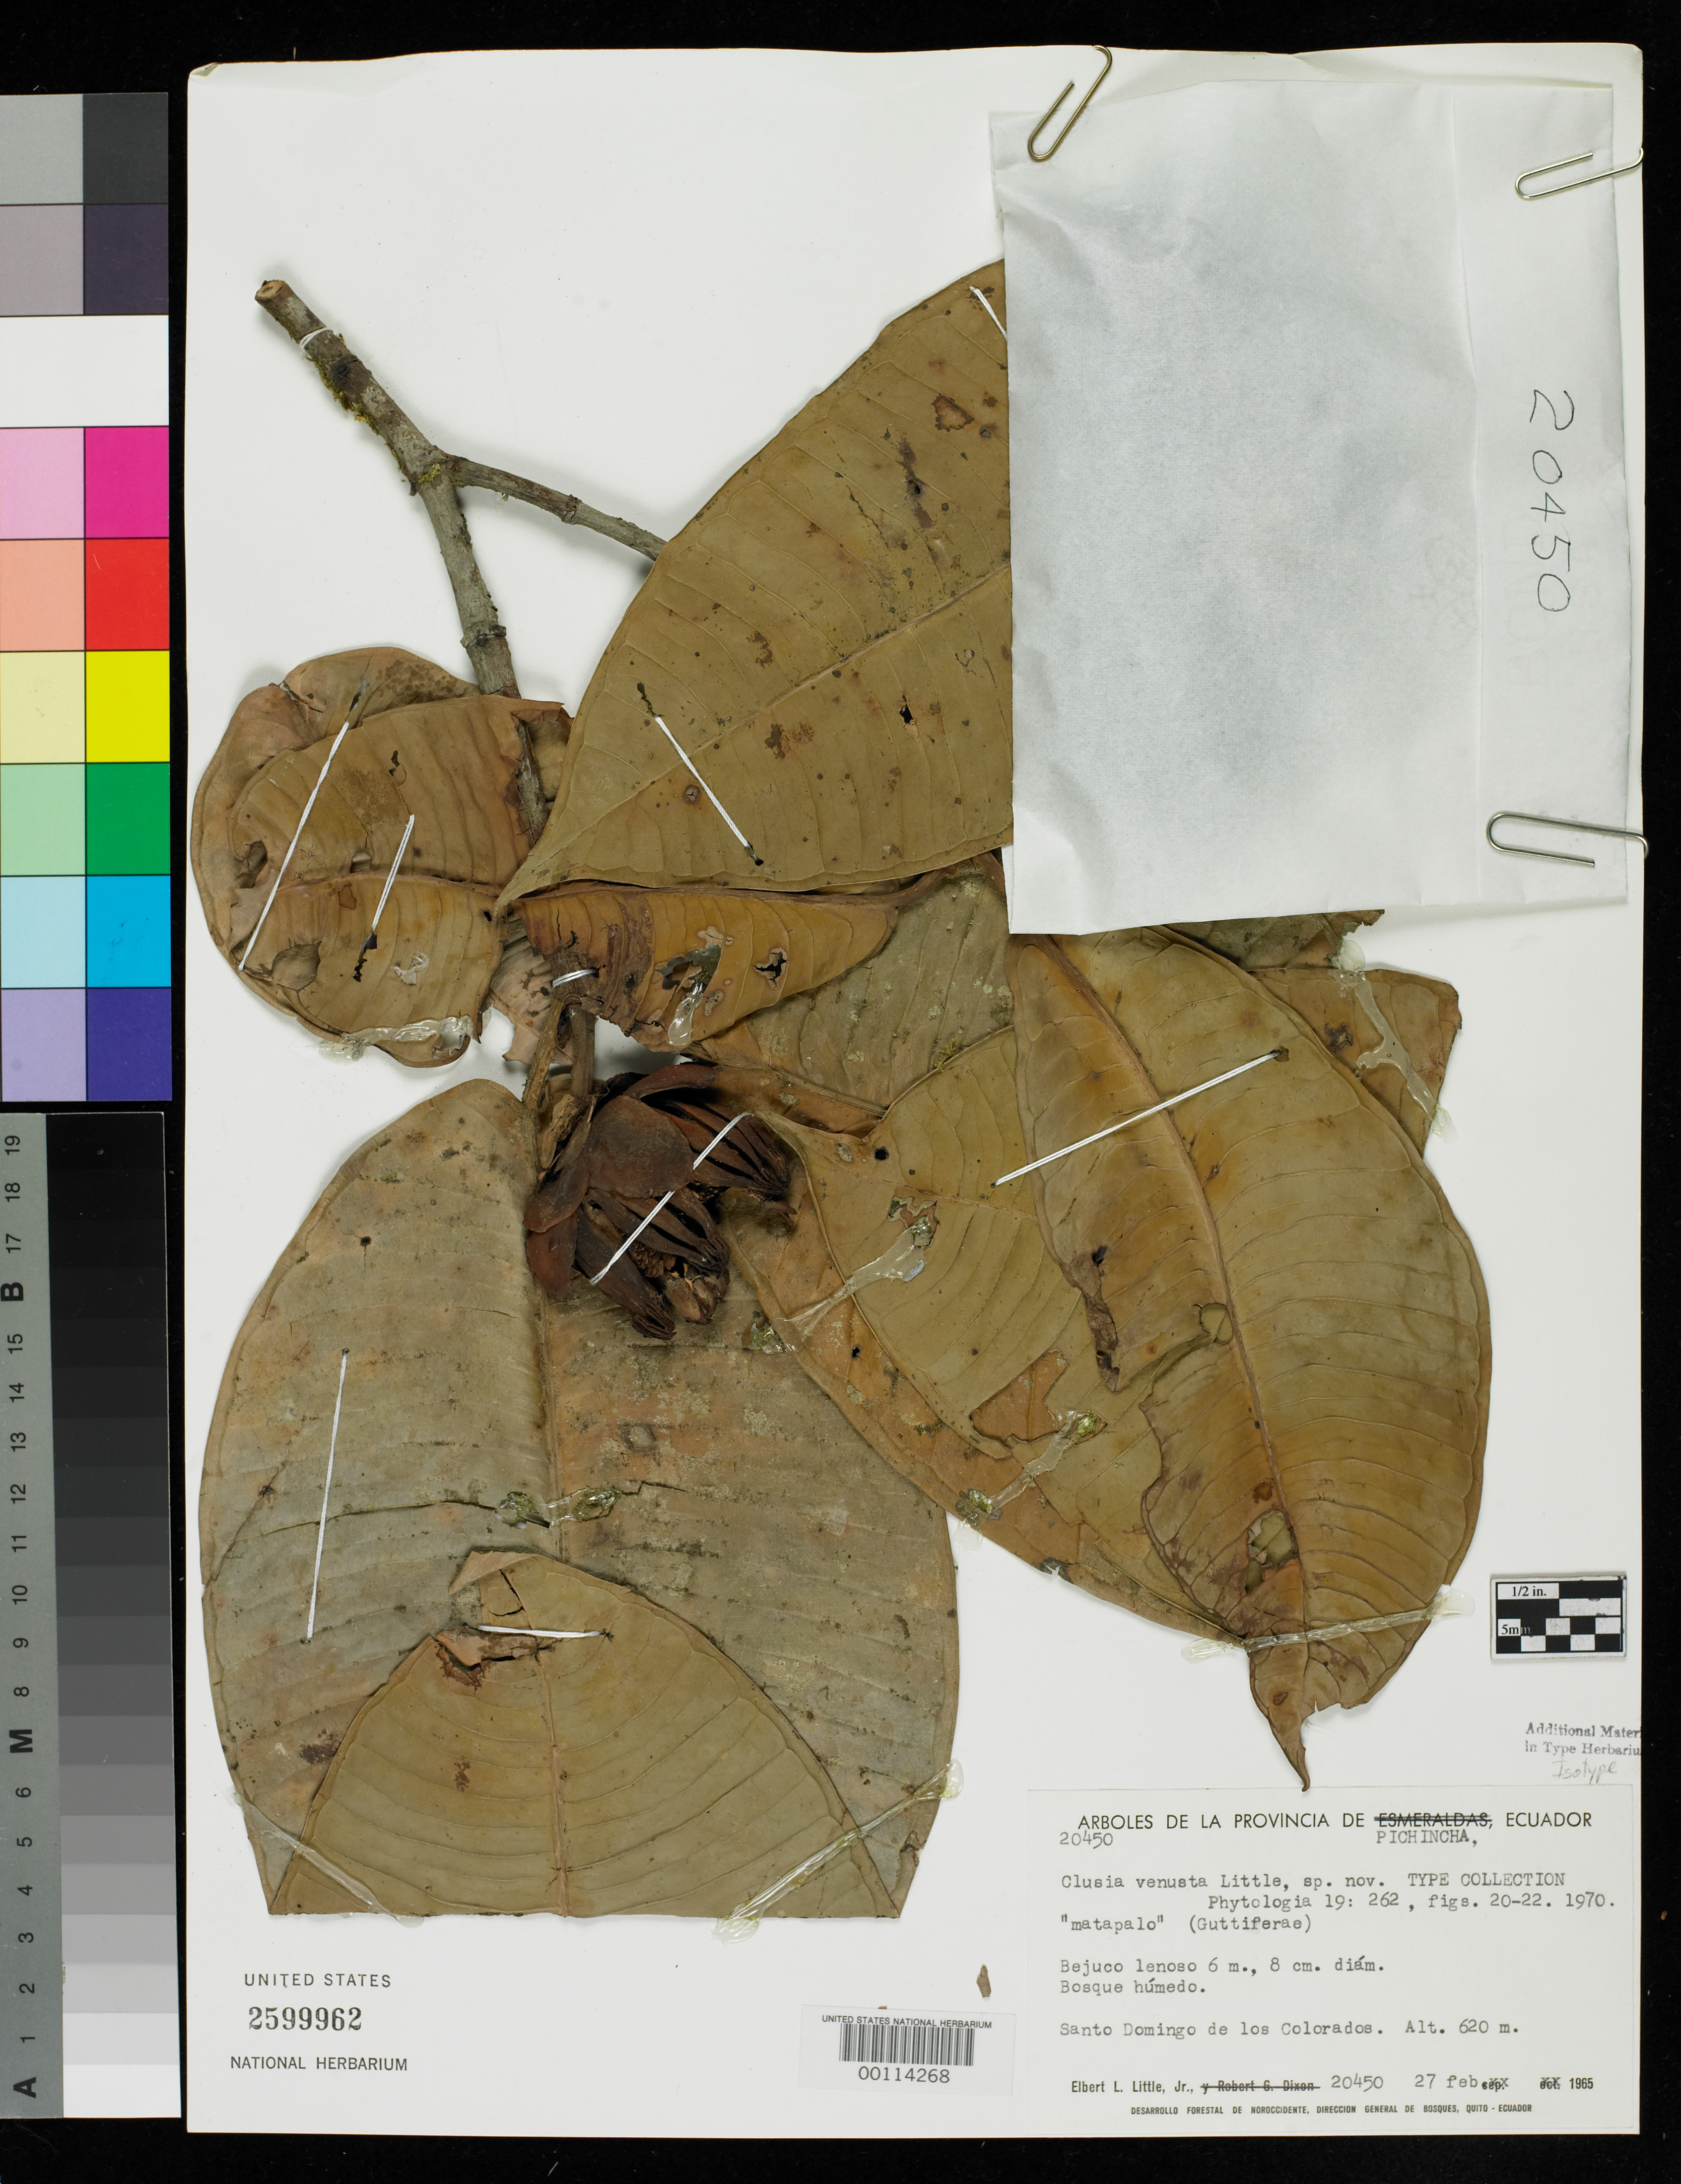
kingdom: Plantae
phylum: Tracheophyta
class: Magnoliopsida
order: Malpighiales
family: Clusiaceae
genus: Clusia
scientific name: Clusia venusta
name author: Little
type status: Isotype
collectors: E. L. Little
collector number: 20450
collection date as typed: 27 Feb 1965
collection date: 1965-02-27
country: Ecuador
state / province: Pichincha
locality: Santo Domingo de Los Colorados.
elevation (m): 620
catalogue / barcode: US 2599962